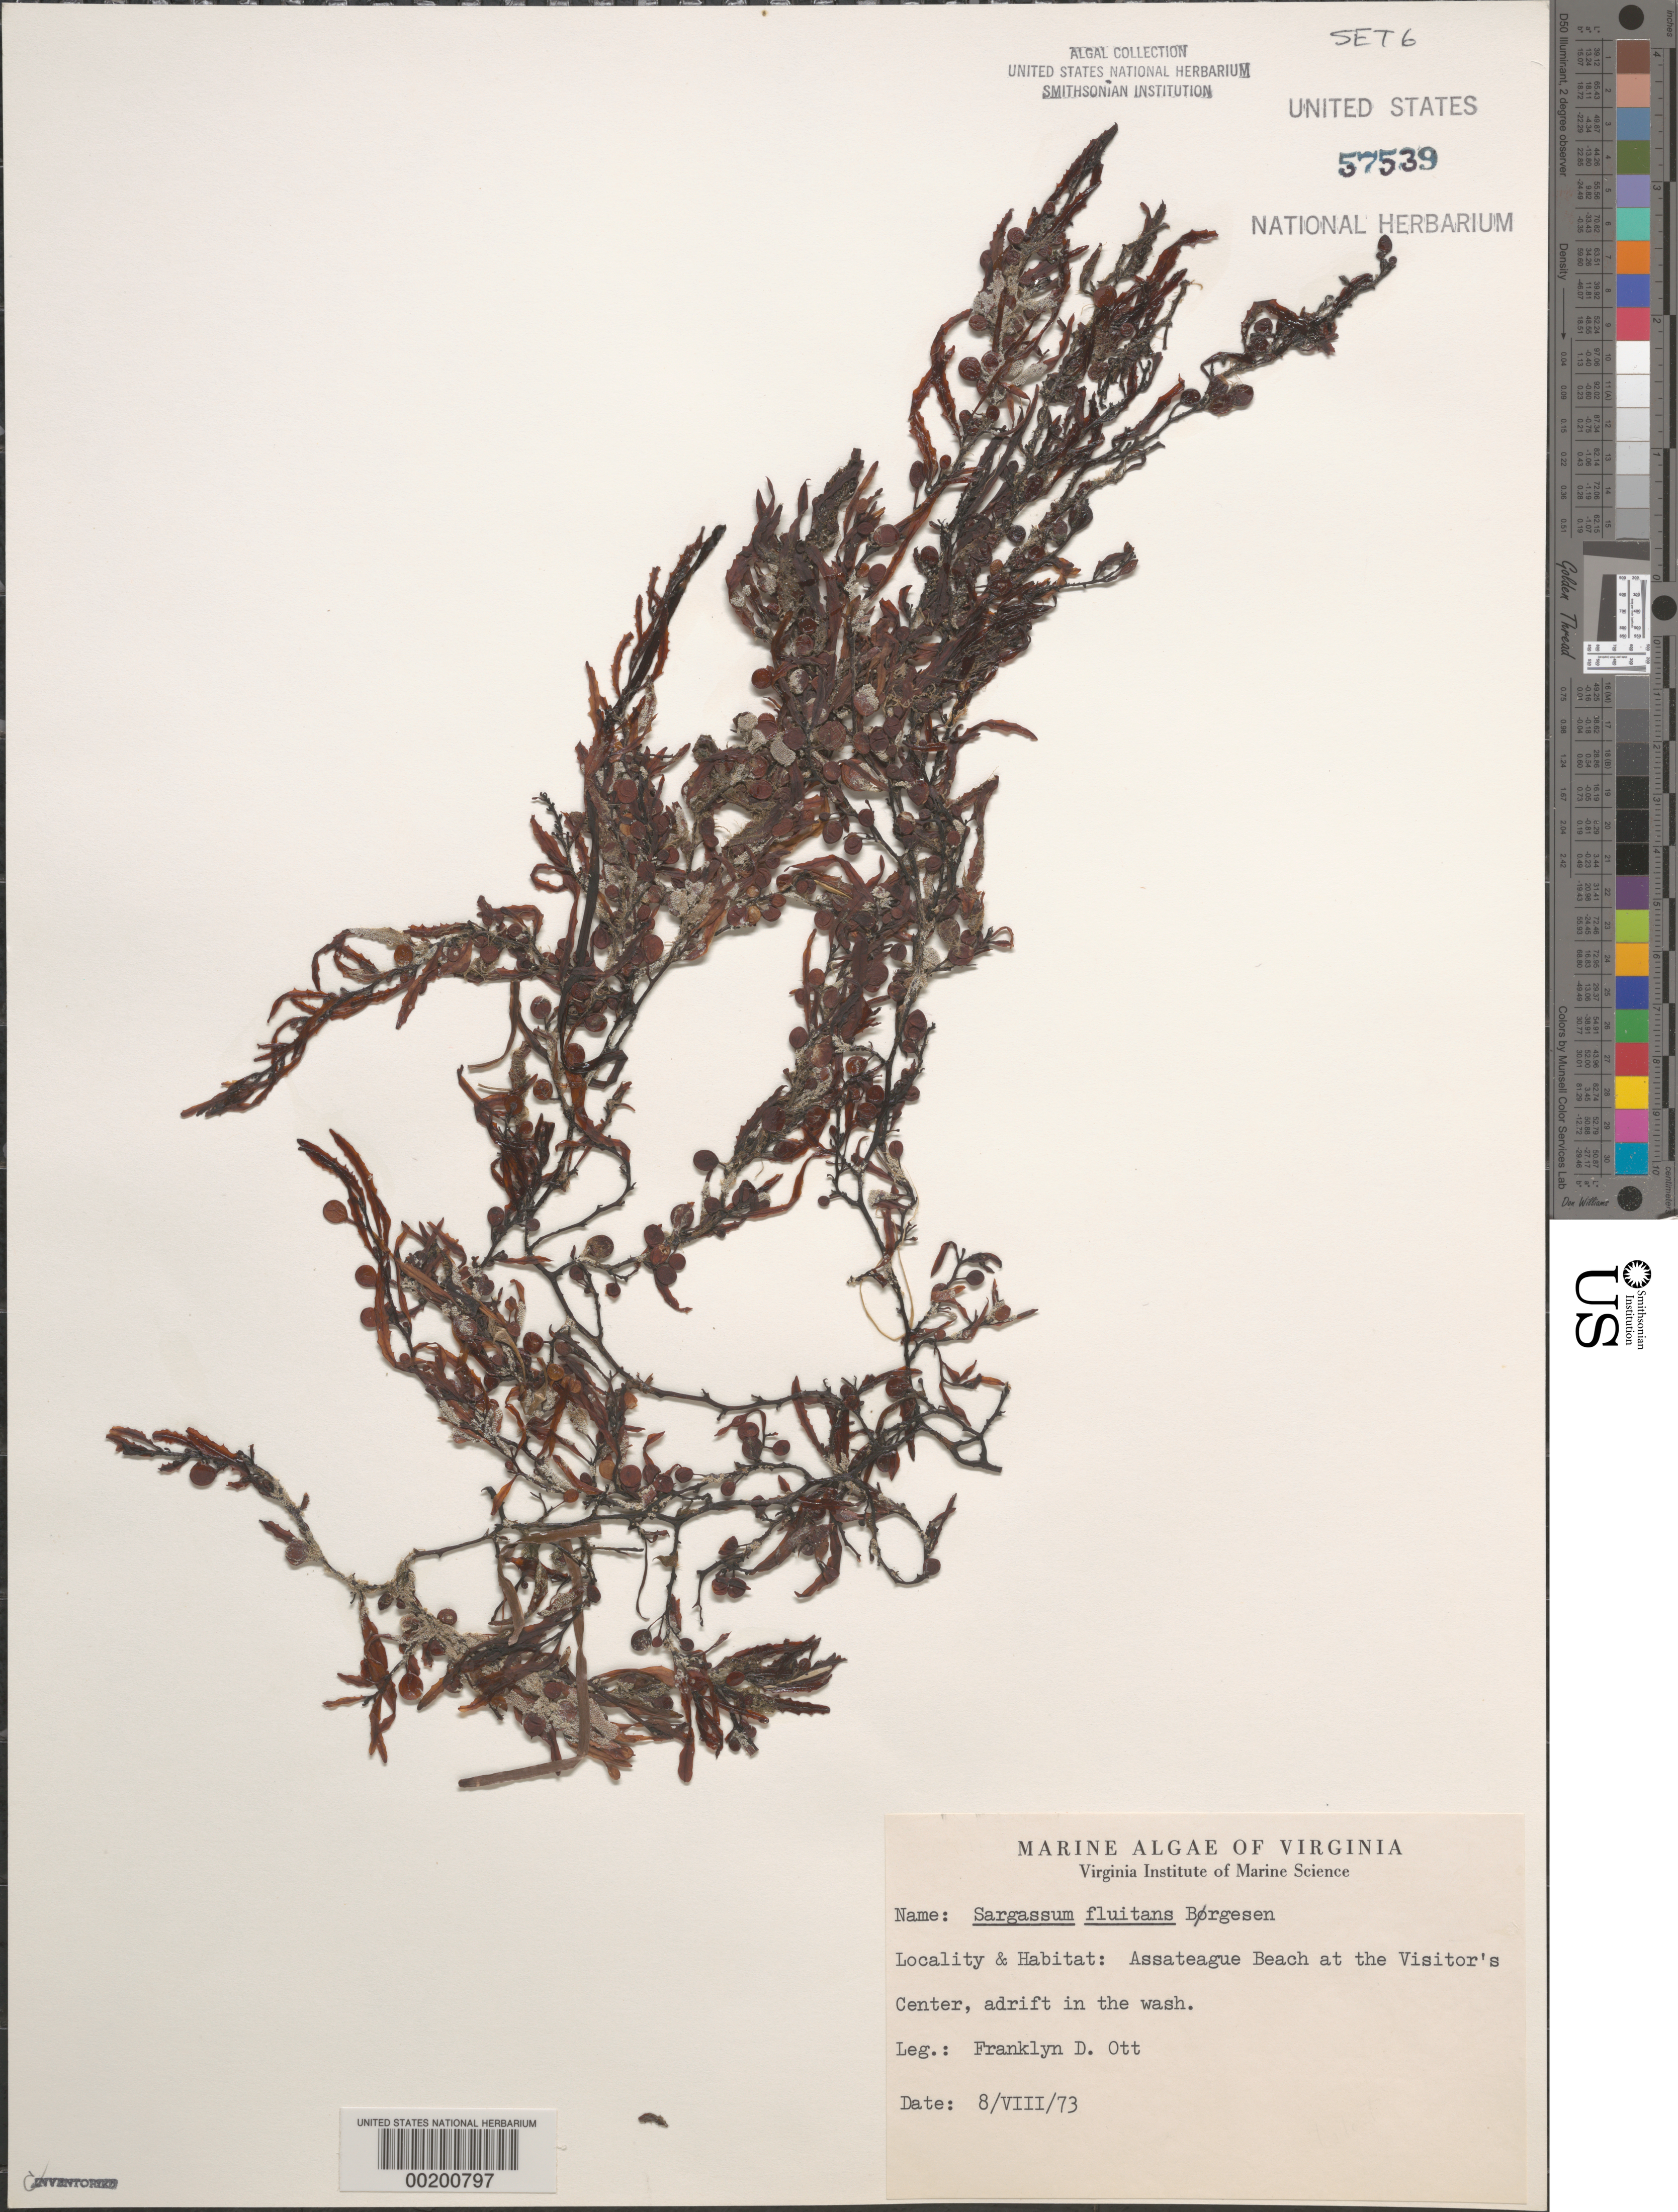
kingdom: Chromista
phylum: Ochrophyta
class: Phaeophyceae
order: Fucales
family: Sargassaceae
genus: Sargassum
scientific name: Sargassum fluitans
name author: (Børgesen) Børgesen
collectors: F. Ott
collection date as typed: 08 Aug 1973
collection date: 1973-08-08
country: United States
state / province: Virginia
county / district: Accomack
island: Assateague Island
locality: Visitor's Center, beach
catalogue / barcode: US 57539